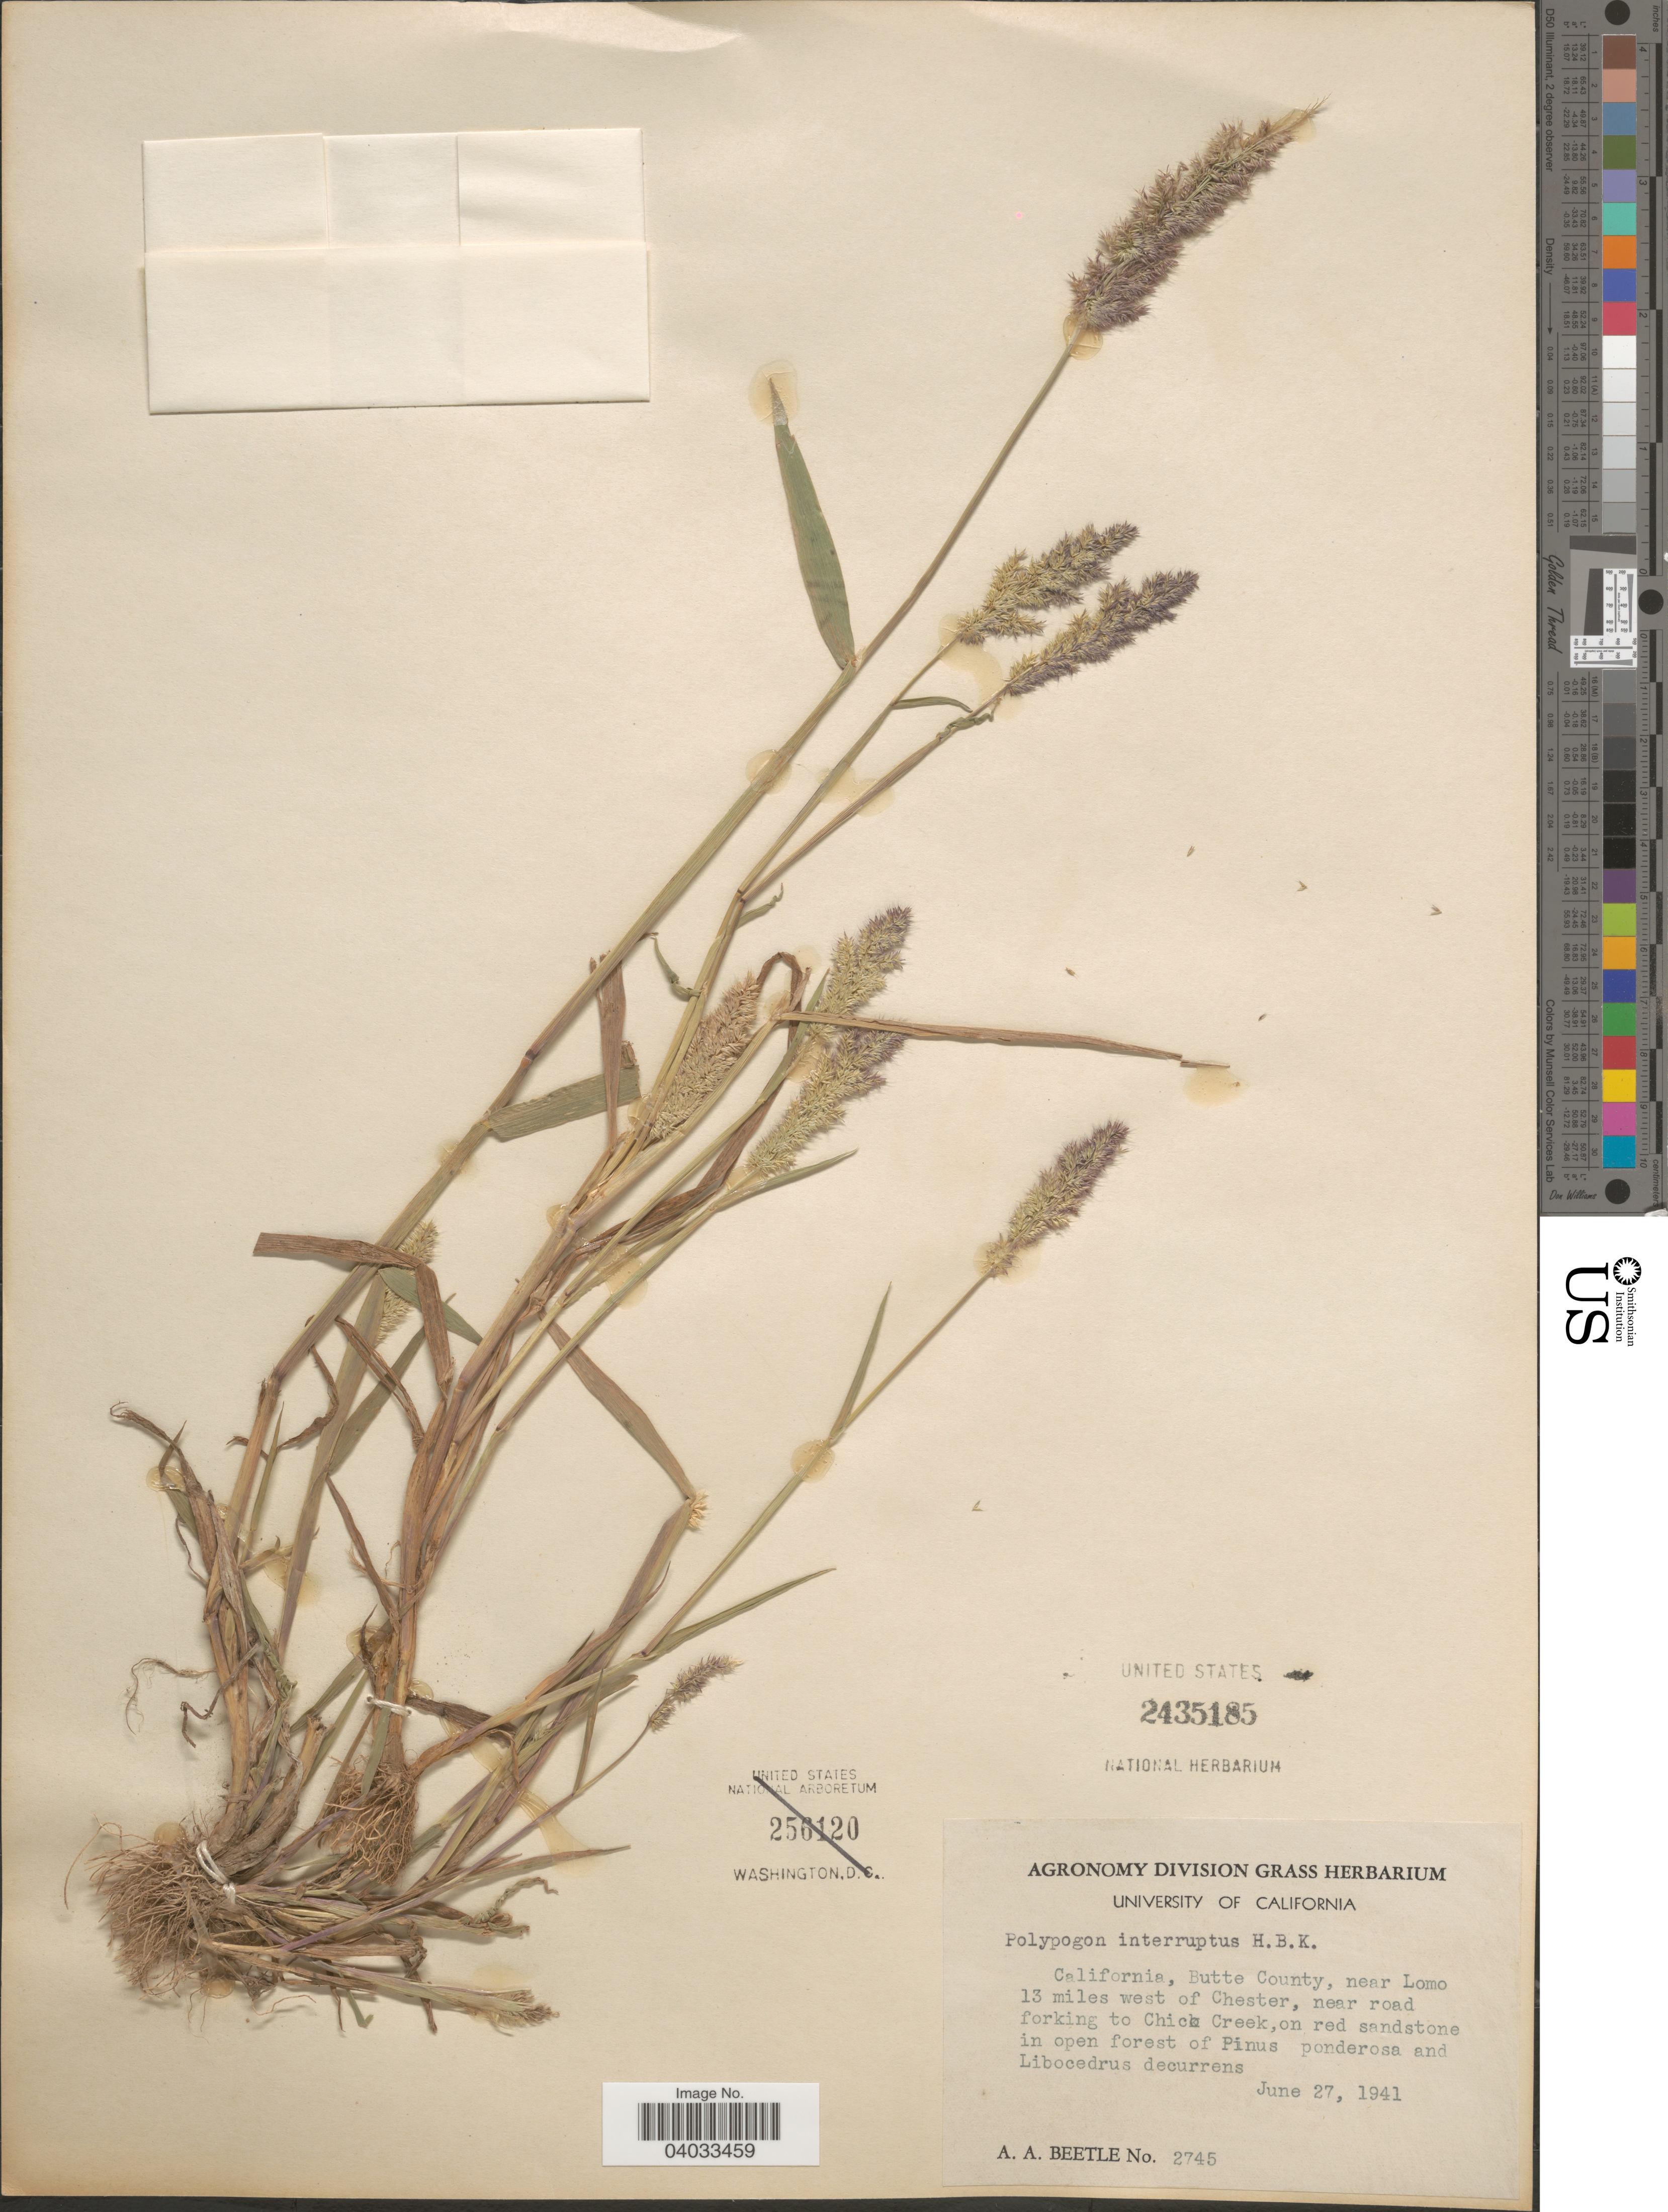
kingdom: Plantae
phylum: Tracheophyta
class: Liliopsida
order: Poales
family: Poaceae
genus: Polypogon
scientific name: Polypogon interruptus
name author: Kunth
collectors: A. A. Beetle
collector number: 2745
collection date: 1941-06-27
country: United States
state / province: California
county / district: Butte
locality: Butte County, near Lomo 13 miles west of Chester, near road forking to Chico Creek.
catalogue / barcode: US 2435185